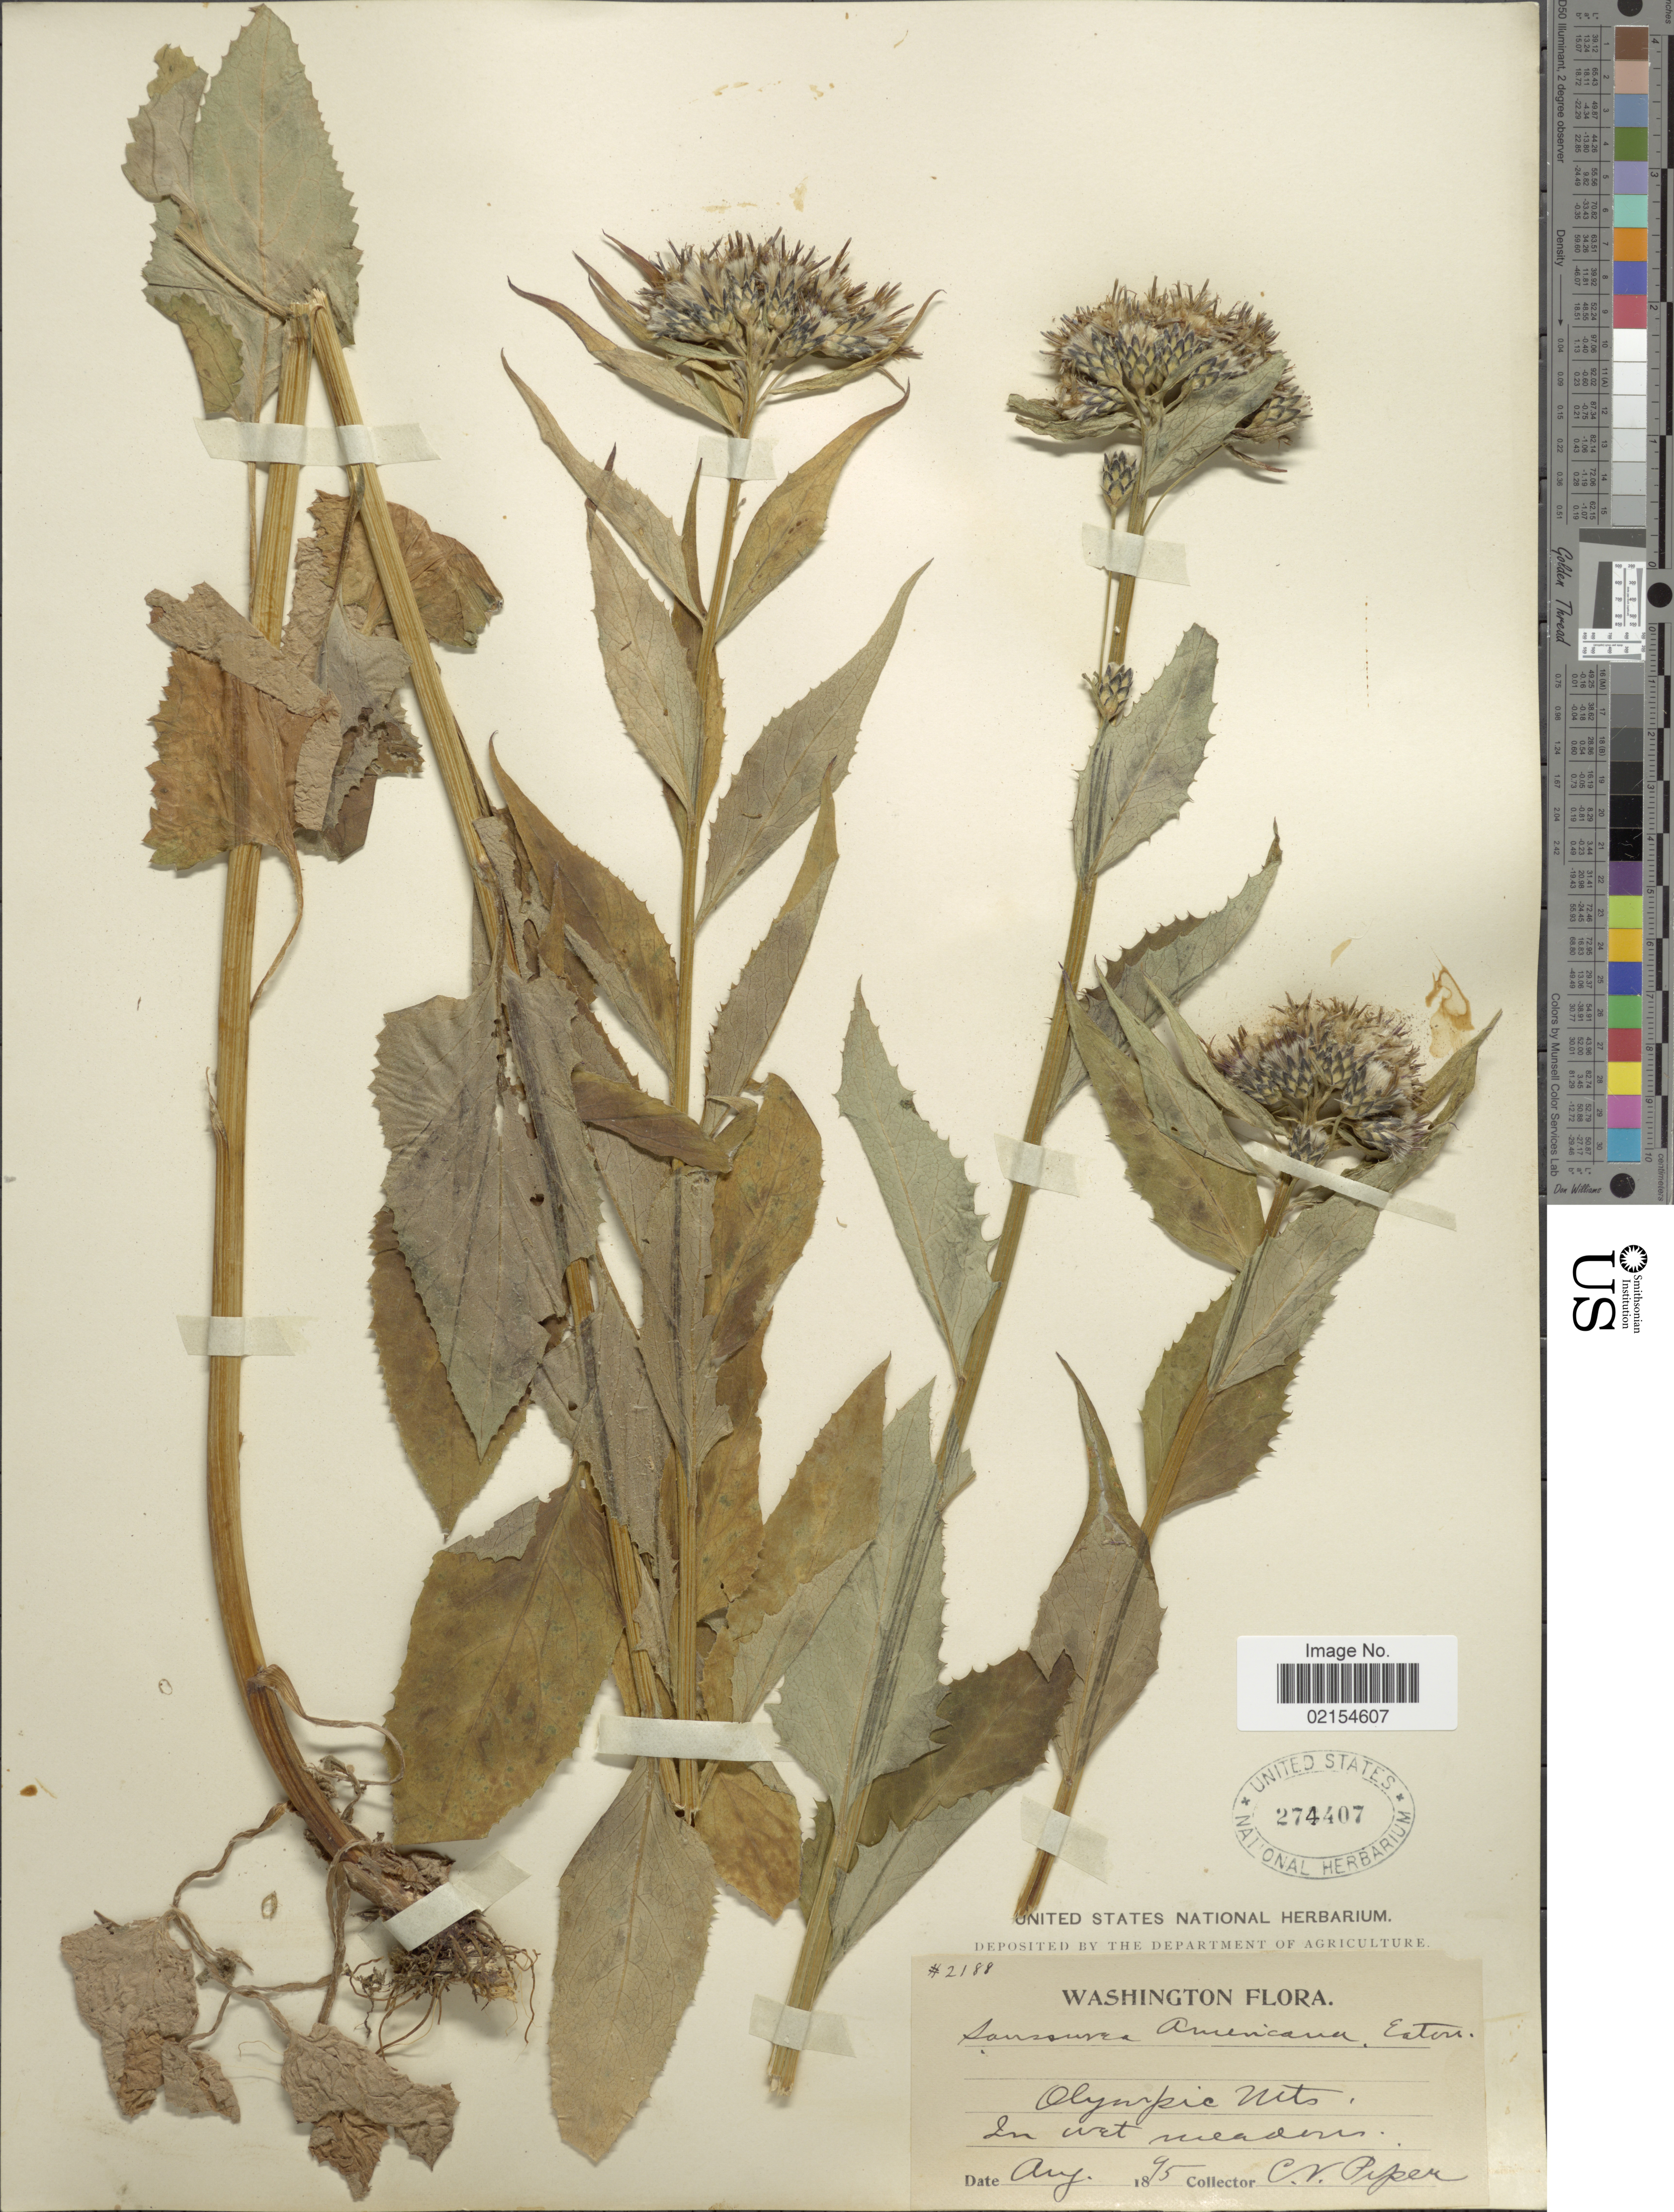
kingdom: Plantae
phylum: Tracheophyta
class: Magnoliopsida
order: Asterales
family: Asteraceae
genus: Saussurea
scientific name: Saussurea americana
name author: D.C. Eaton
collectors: C. V. Piper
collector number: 2188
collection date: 1895-08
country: United States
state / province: Washington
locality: Olympic Mts, In wet meadows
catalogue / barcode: US 274407